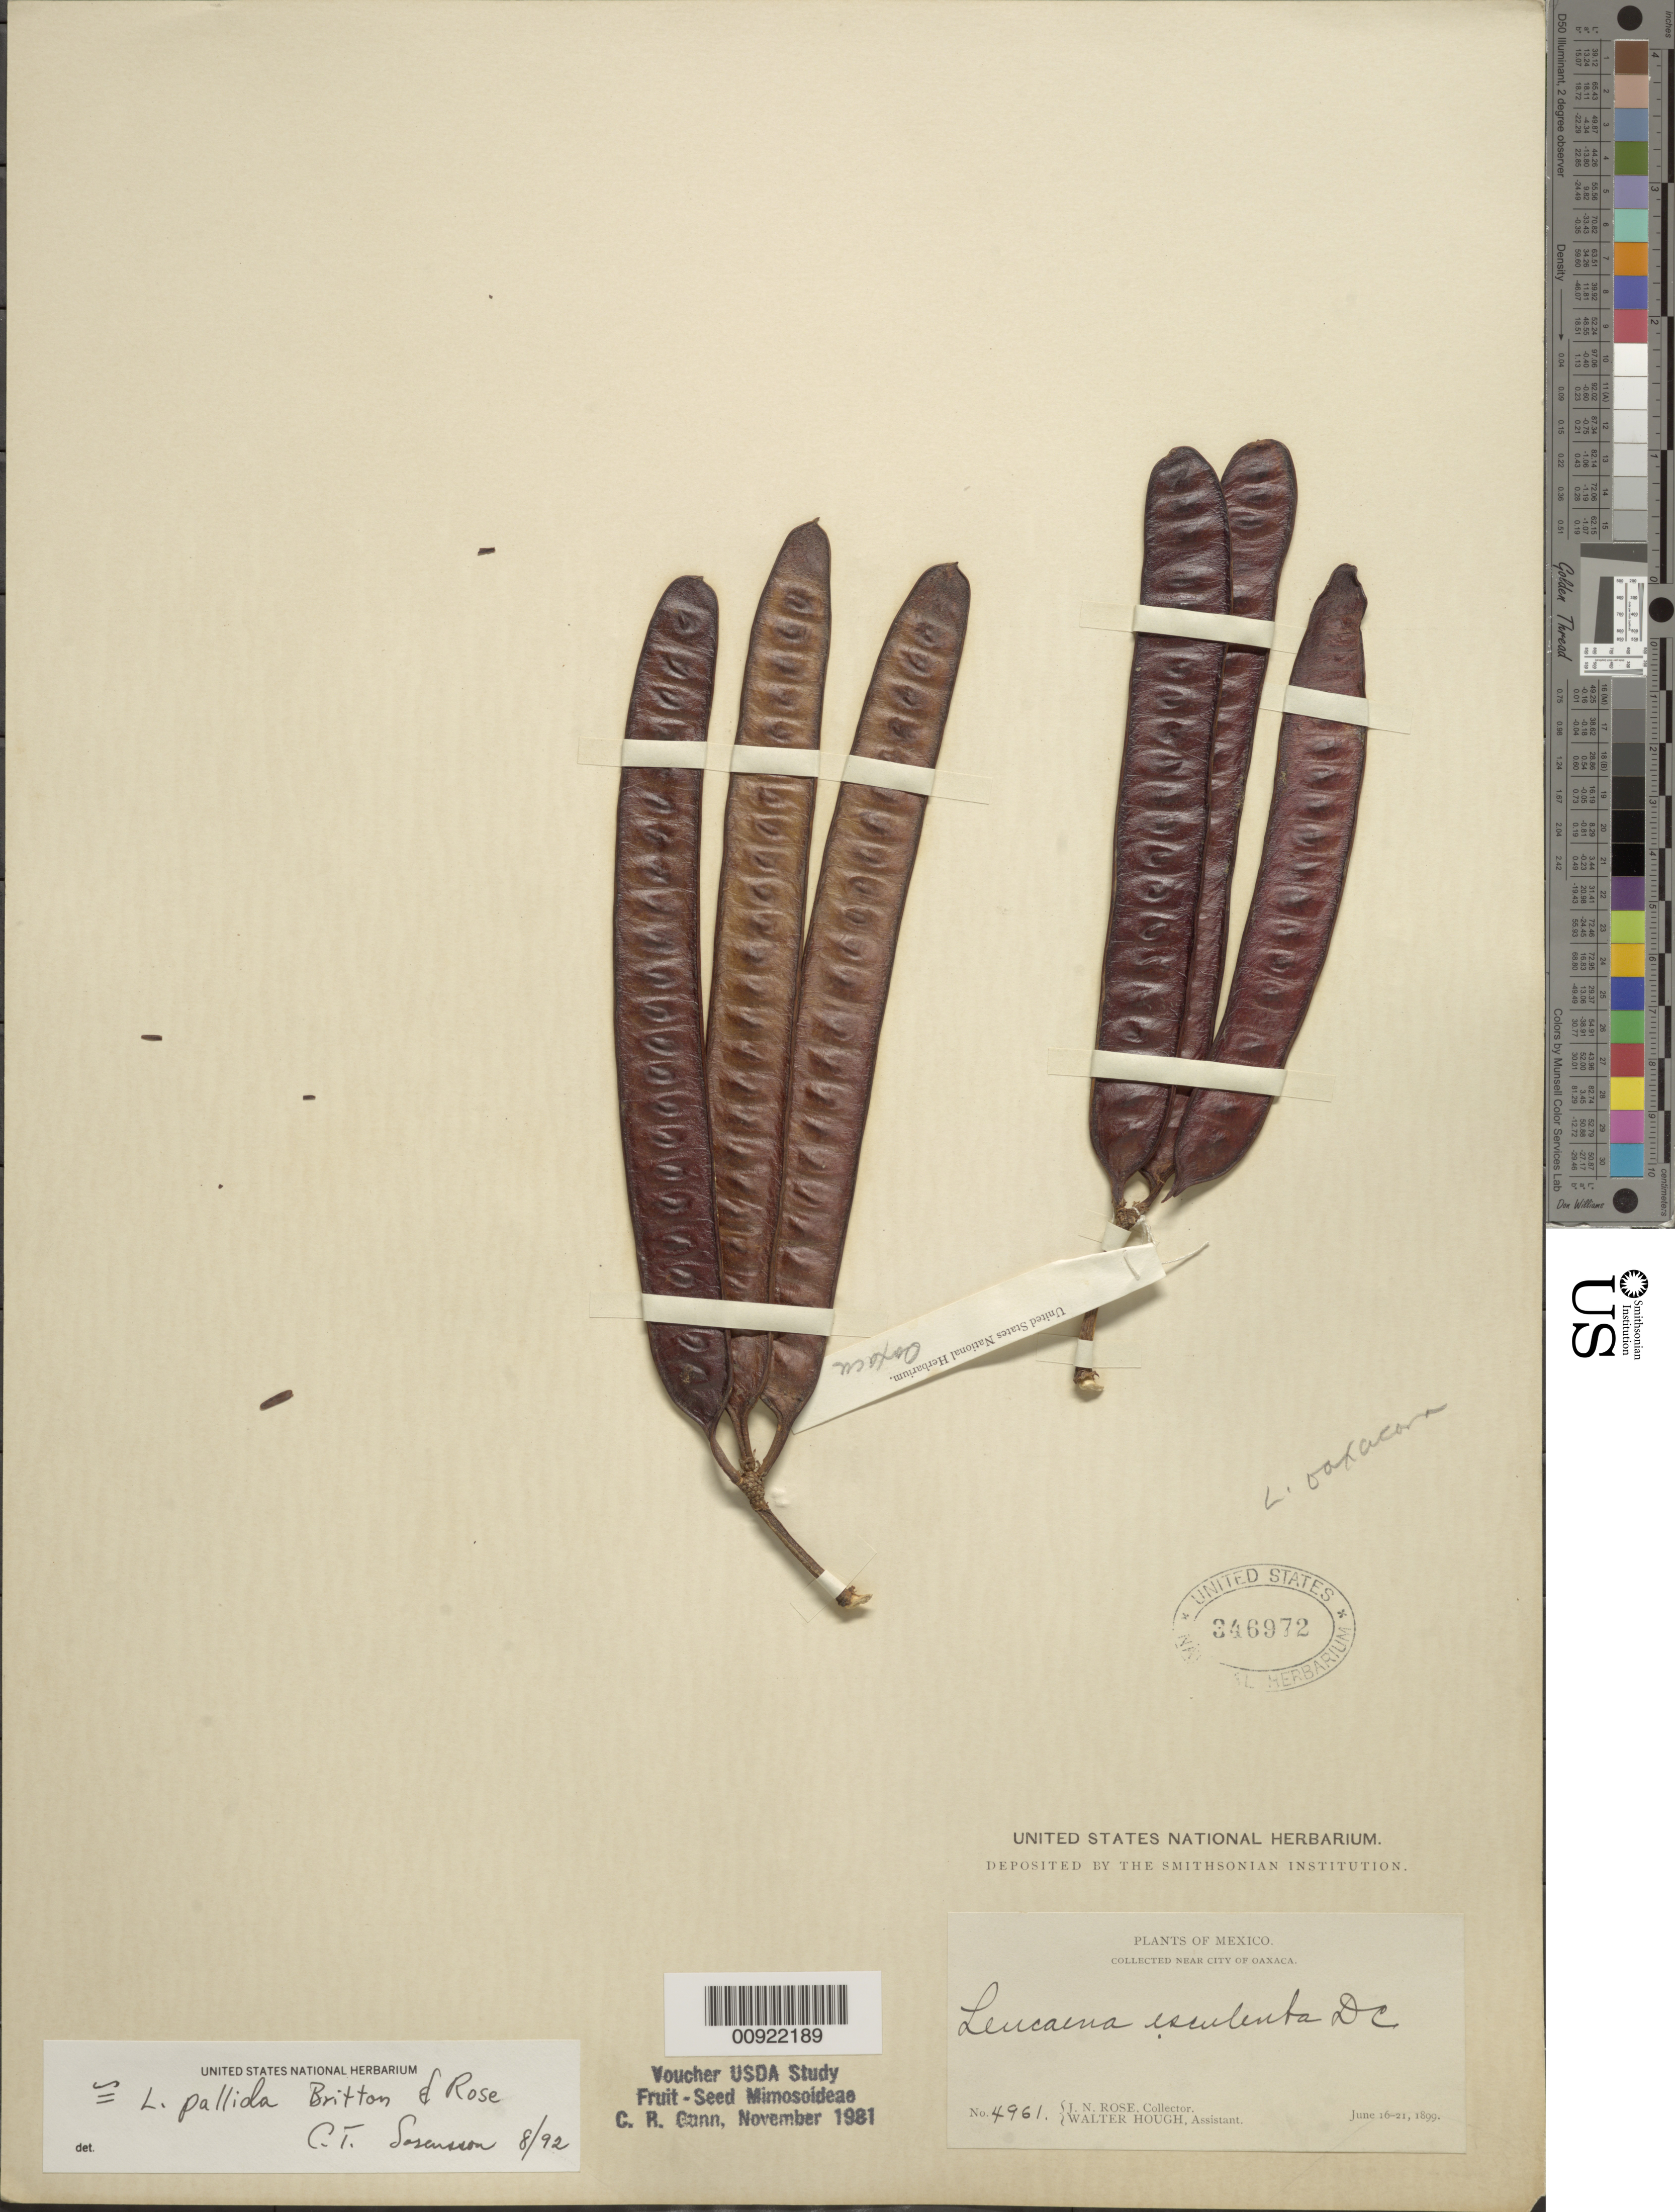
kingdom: Plantae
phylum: Tracheophyta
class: Magnoliopsida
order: Fabales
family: Fabaceae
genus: Leucaena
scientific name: Leucaena pallida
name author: Britton & Rose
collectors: J. N. Rose & W. Hough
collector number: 4961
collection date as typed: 16 Jun 1899 to 21 Jun 1899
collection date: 1899-06-16/1899-06-21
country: Mexico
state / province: Oaxaca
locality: Near city of Oaxaca.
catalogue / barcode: US 346972